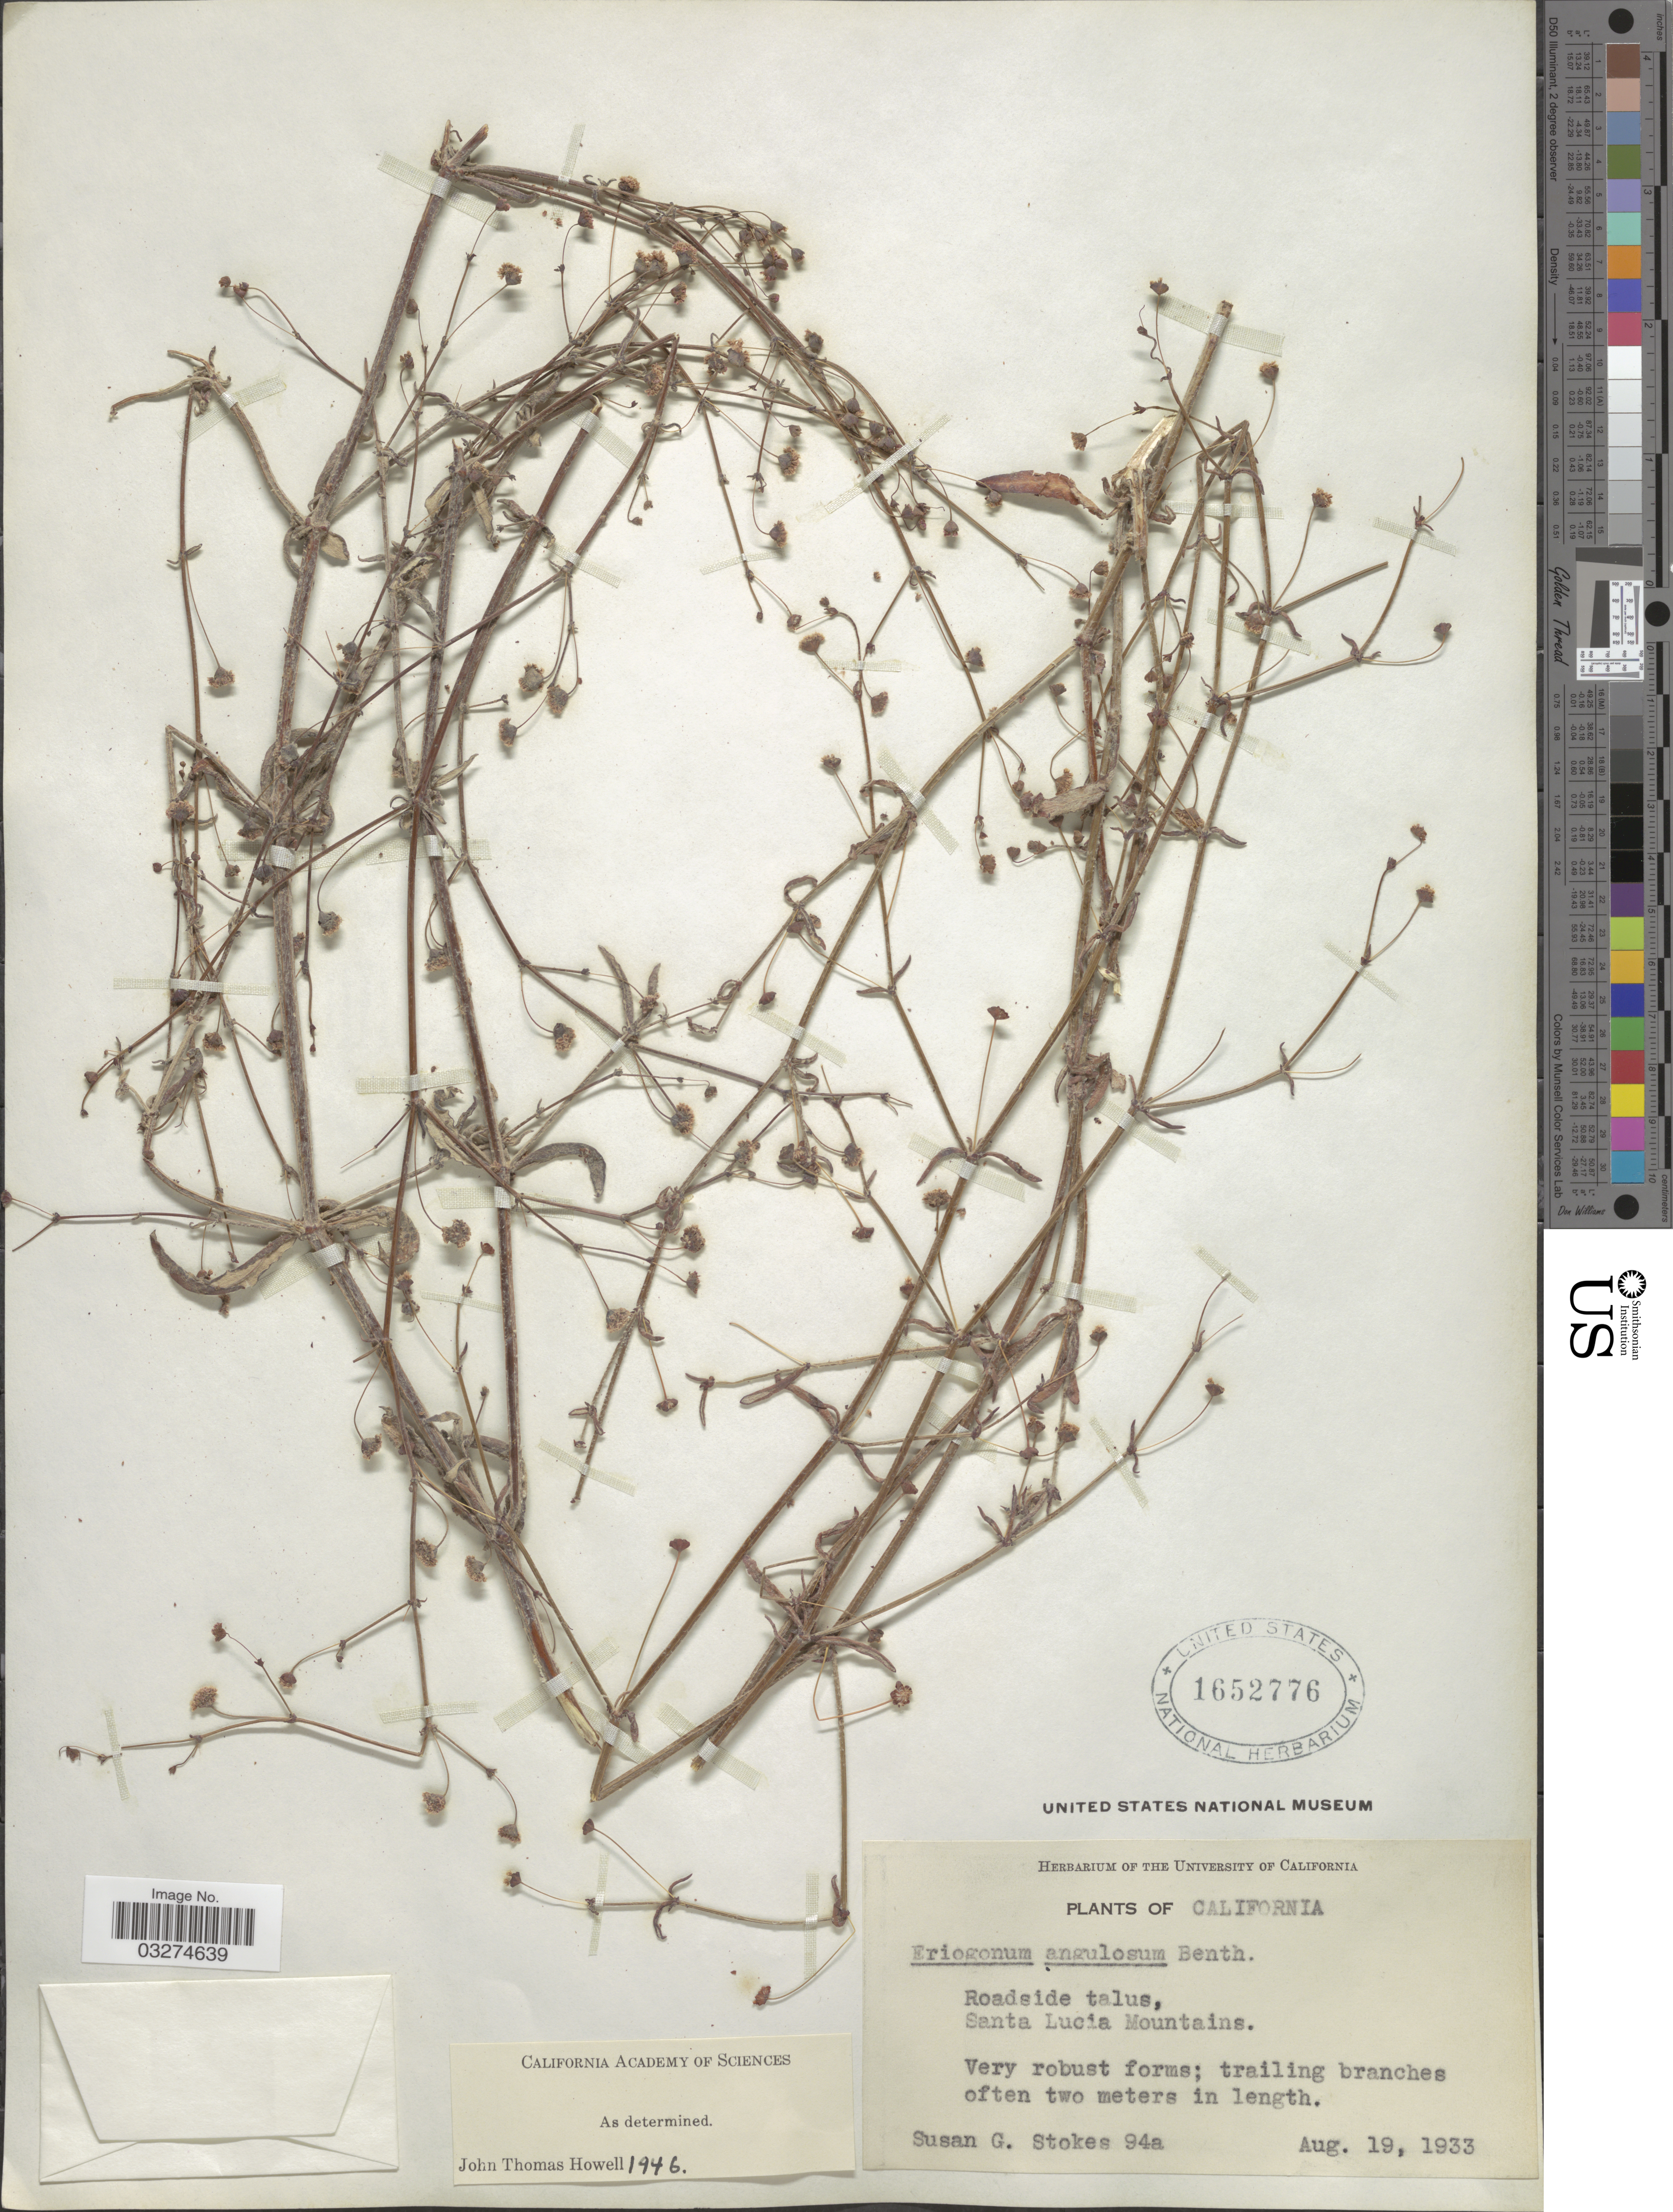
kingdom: Plantae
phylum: Tracheophyta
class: Magnoliopsida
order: Caryophyllales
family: Polygonaceae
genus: Eriogonum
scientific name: Eriogonum angulosum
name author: Benth.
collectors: S. G. Stokes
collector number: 94a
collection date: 1933-08-19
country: United States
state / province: California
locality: Santa Lucia Mountains.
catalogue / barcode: US 1652776